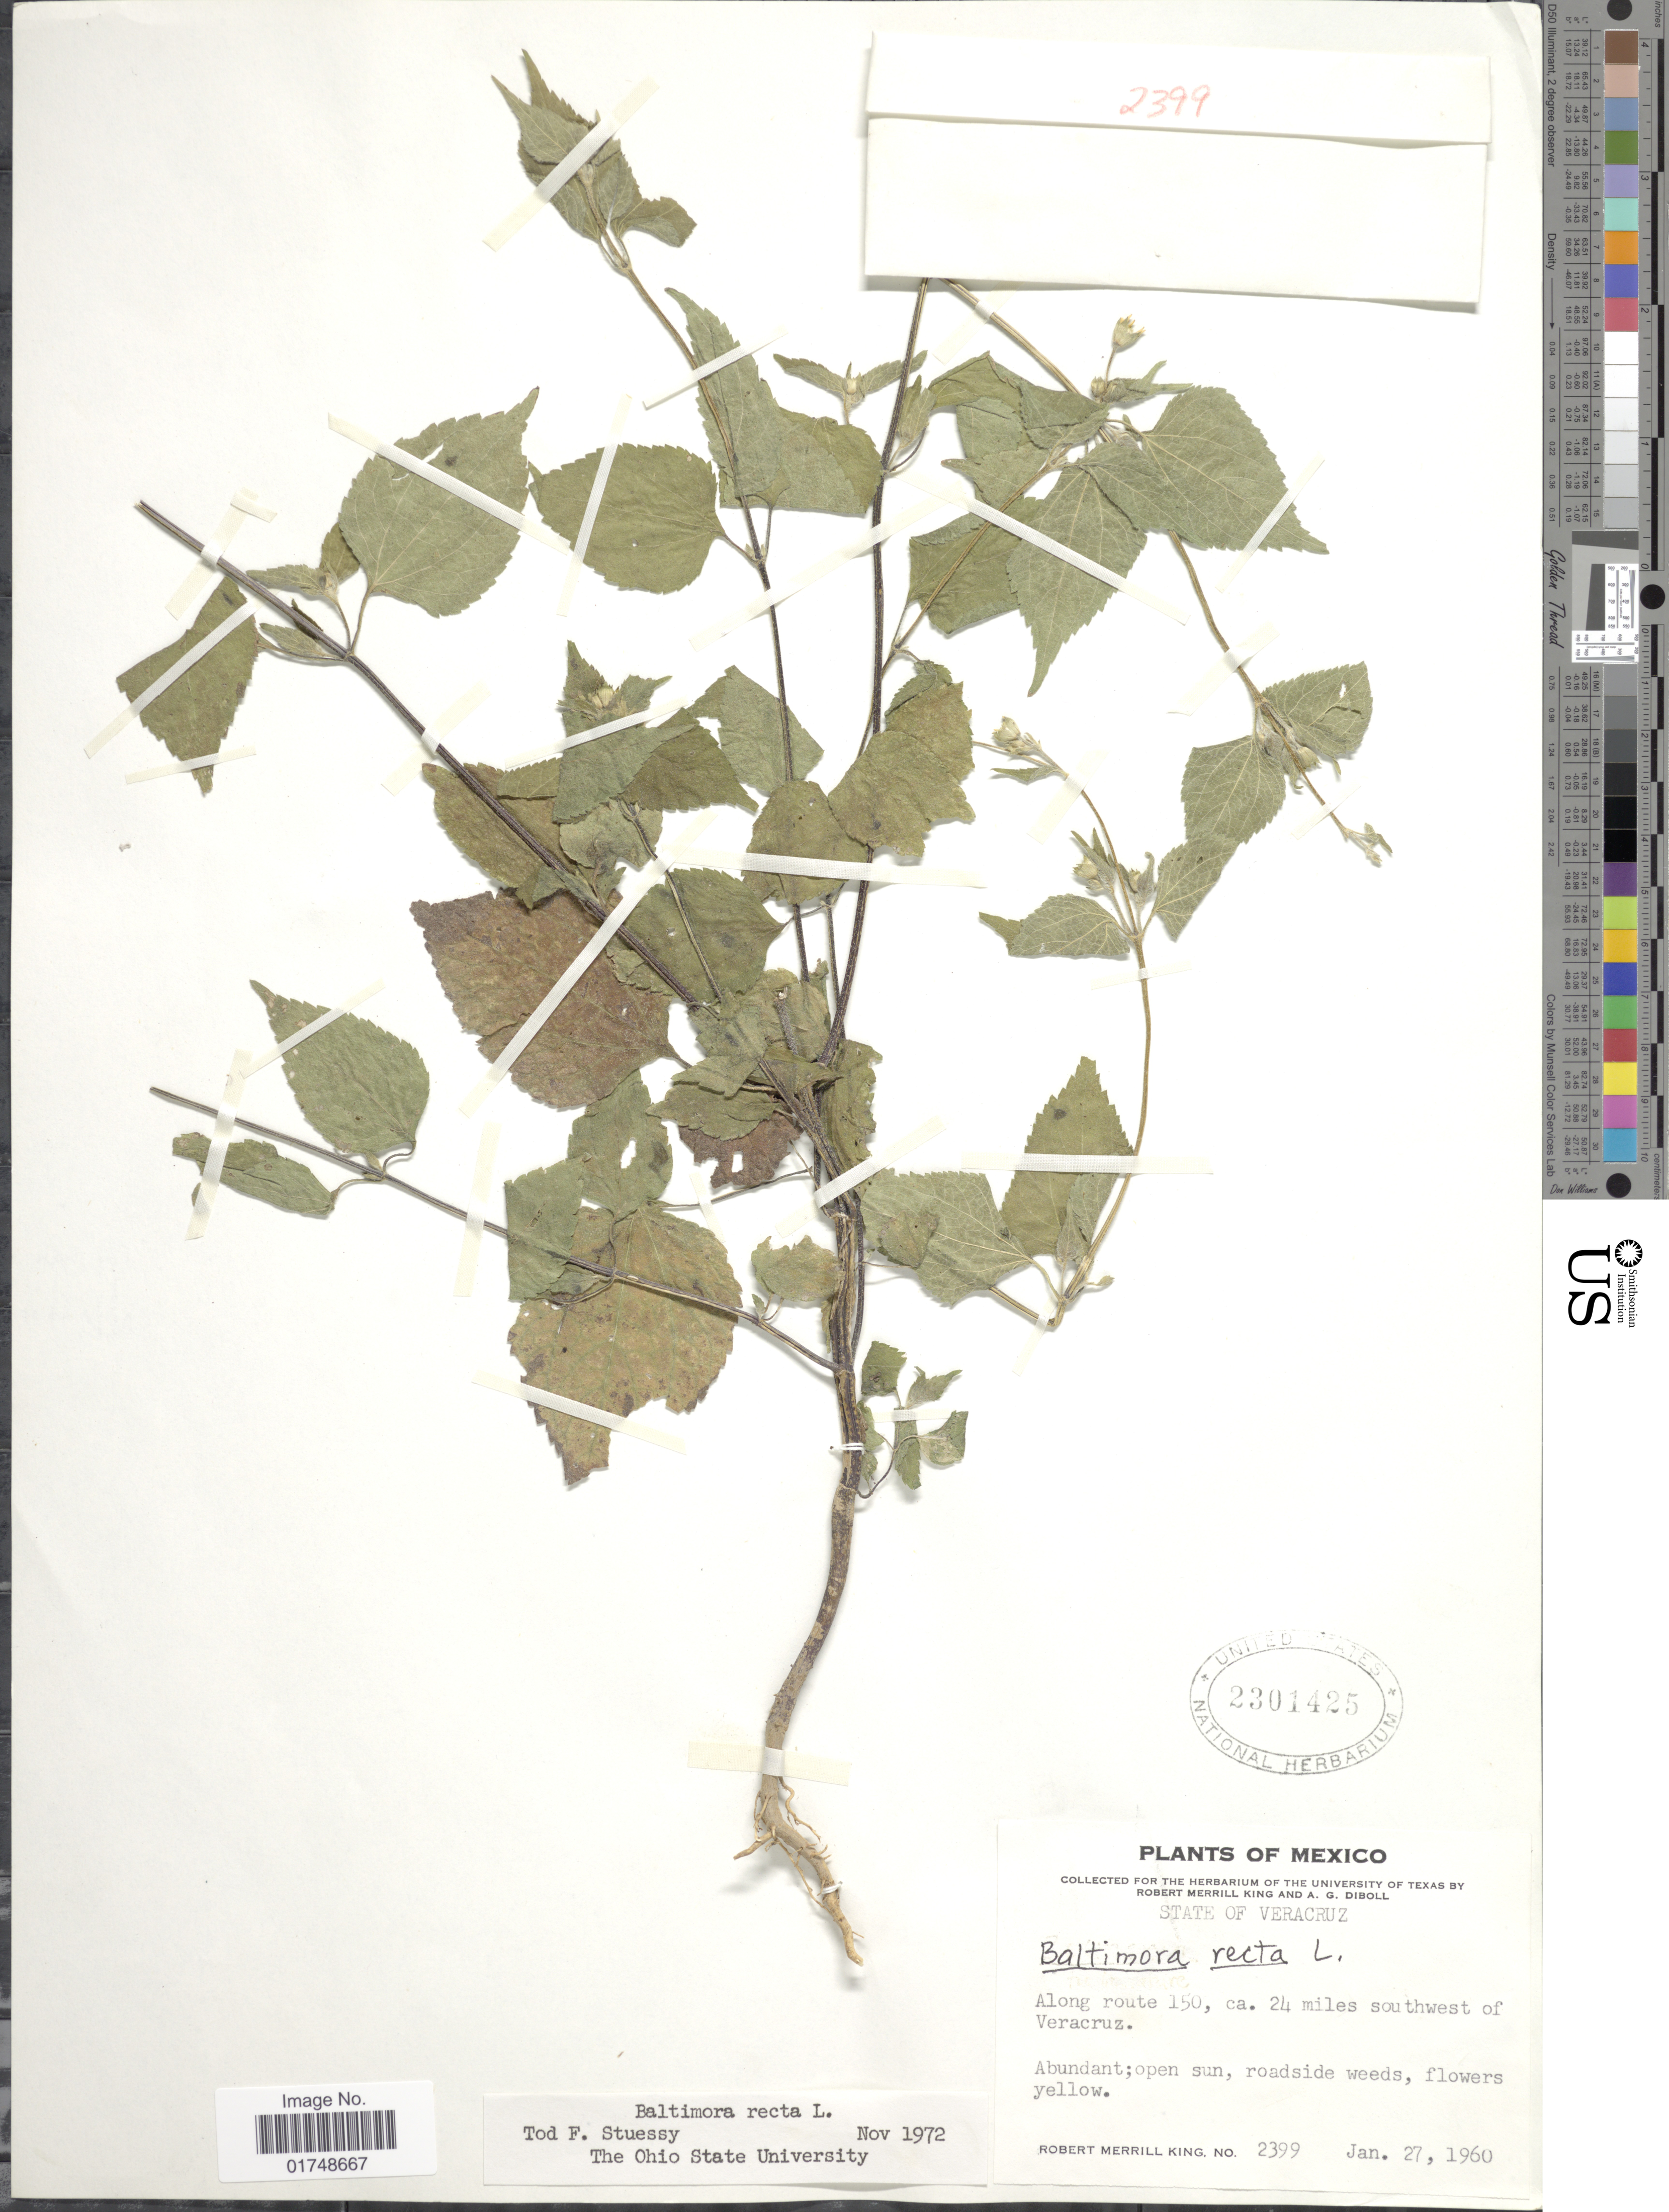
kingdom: Plantae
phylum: Tracheophyta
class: Magnoliopsida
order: Asterales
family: Asteraceae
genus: Baltimora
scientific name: Baltimora recta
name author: L.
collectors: R. Allkin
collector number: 2399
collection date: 1960-01-27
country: Mexico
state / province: Veracruz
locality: Along route 150, ca. 24 miles southwest of Veracruz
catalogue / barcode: US 2301425